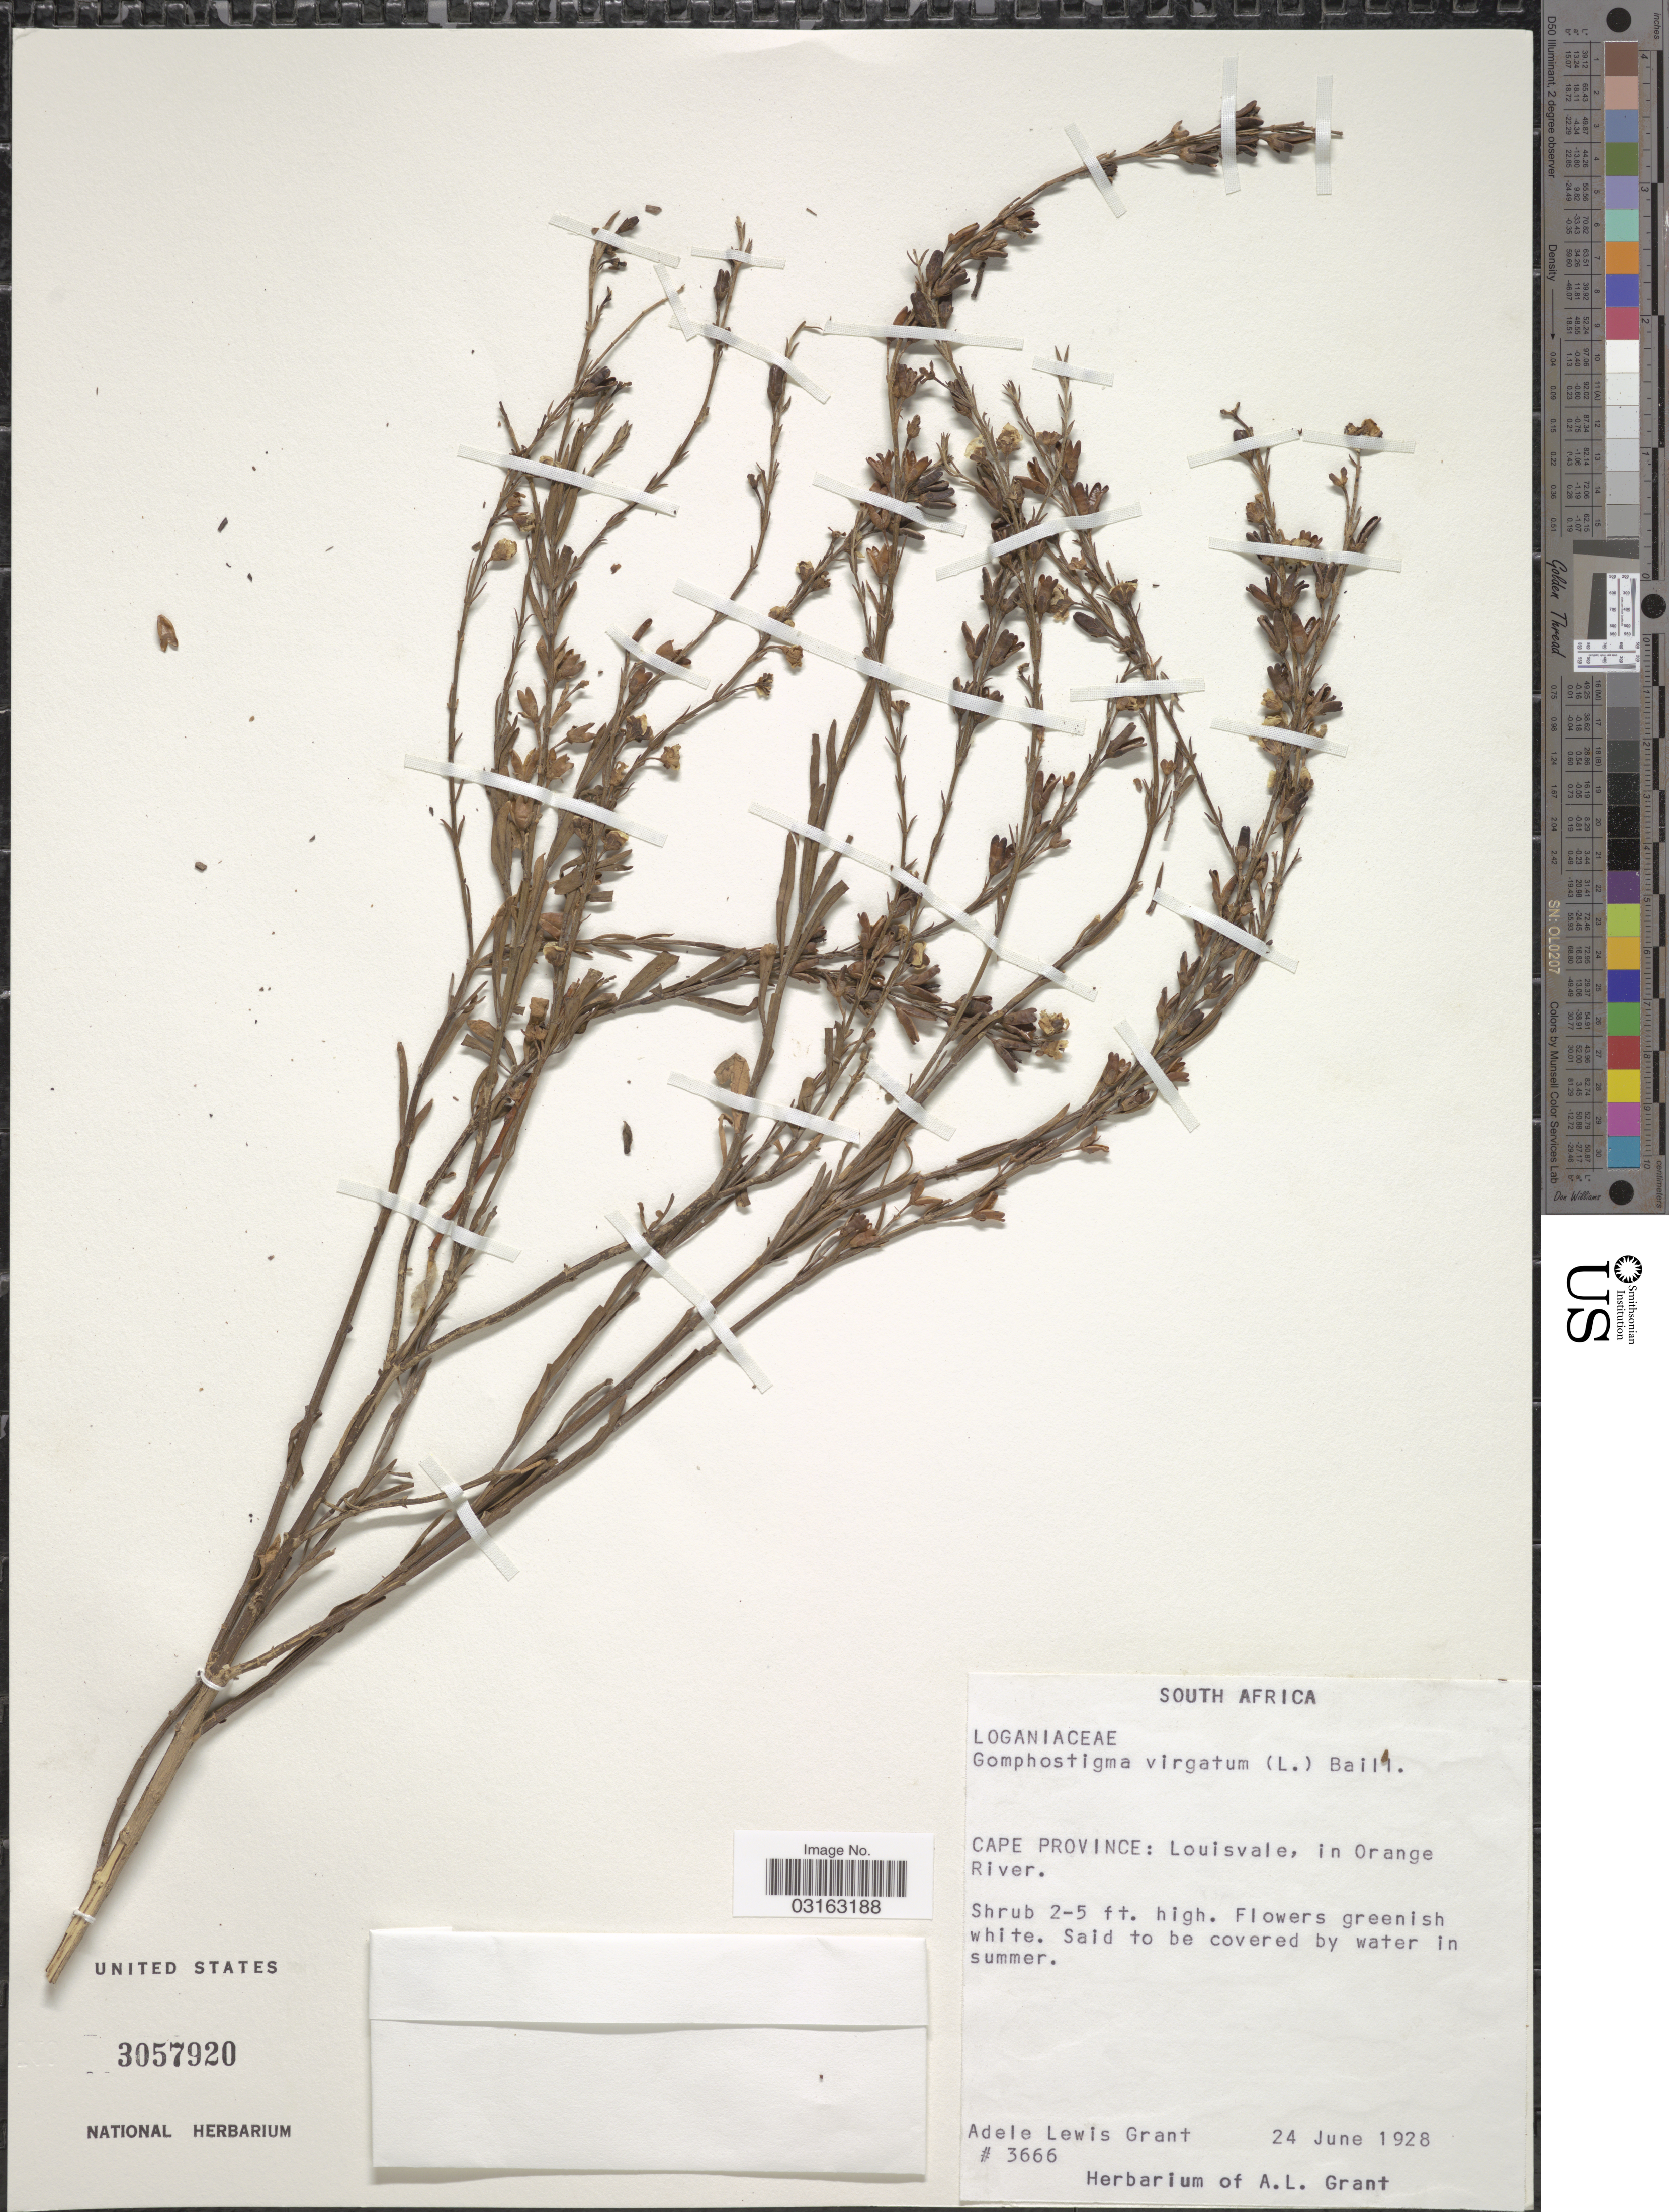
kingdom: Plantae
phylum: Tracheophyta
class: Magnoliopsida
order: Lamiales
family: Scrophulariaceae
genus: Gomphostigma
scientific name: Gomphostigma virgatum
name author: (L. f.) Baill.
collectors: A. L. Grant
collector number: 3666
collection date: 1928-06-24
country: South Africa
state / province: Western Cape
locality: Louisvale, in Orange River.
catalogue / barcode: US 3057920